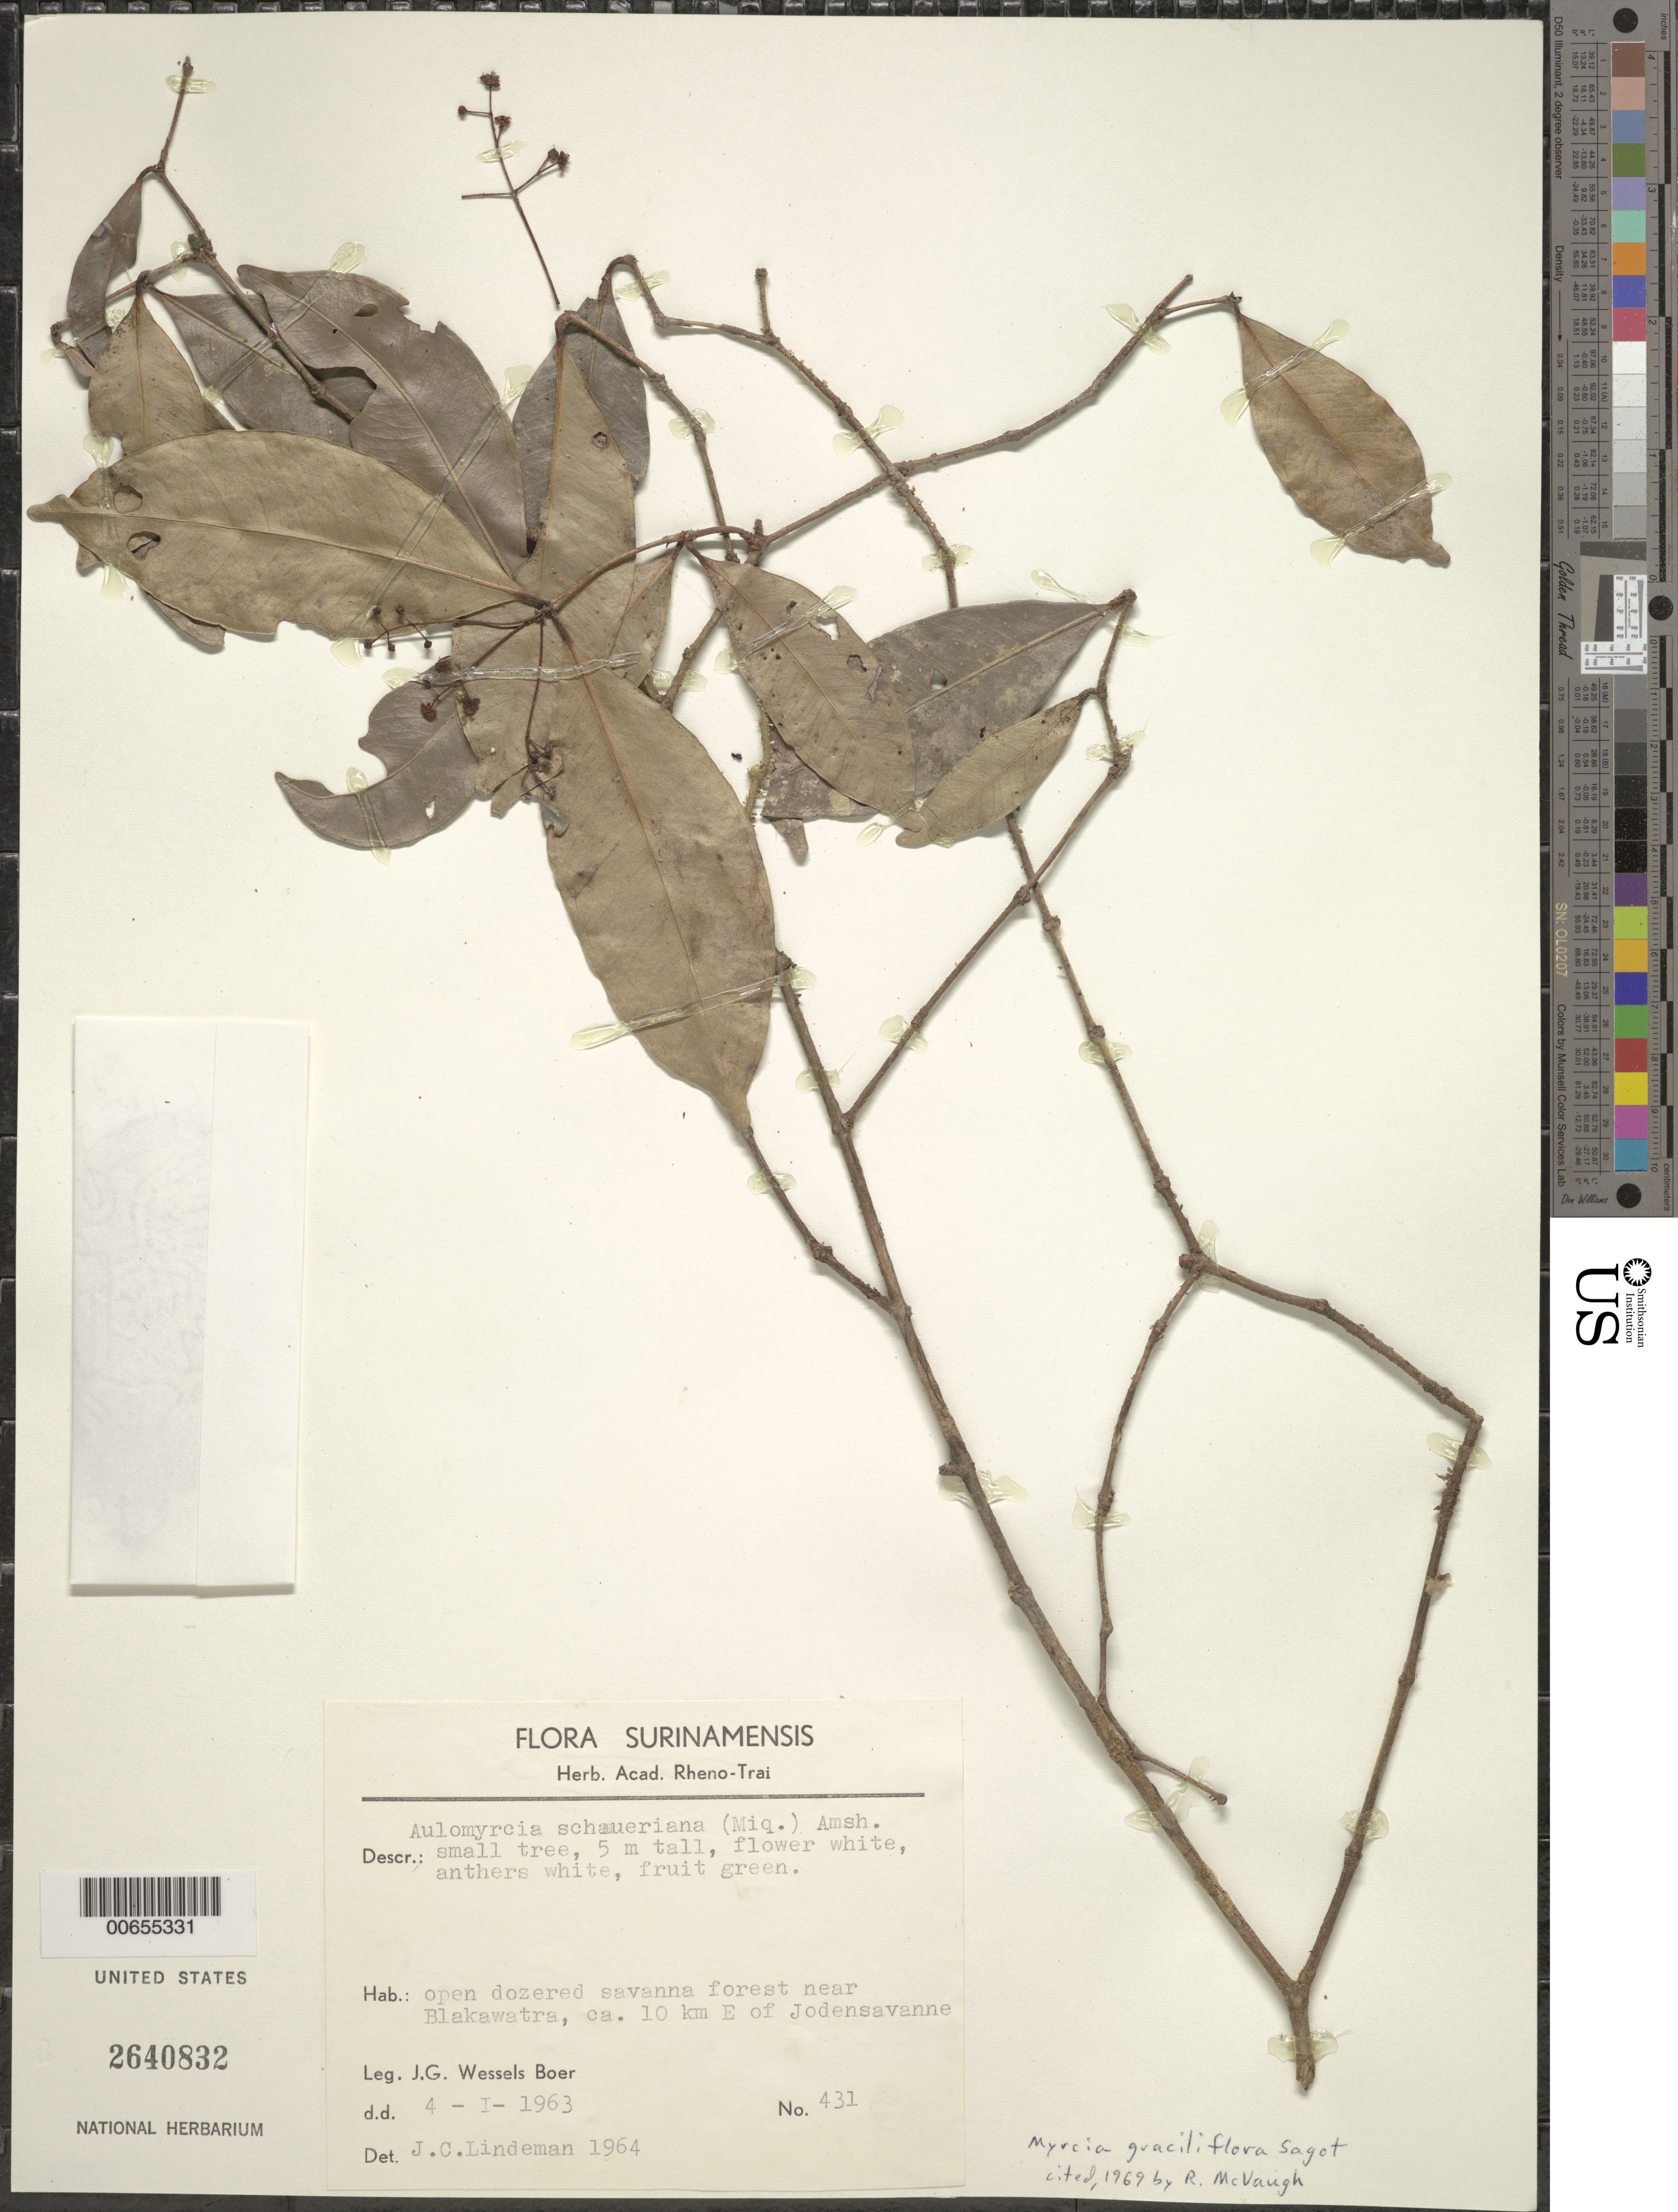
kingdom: Plantae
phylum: Tracheophyta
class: Magnoliopsida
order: Myrtales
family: Myrtaceae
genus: Myrcia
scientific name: Myrcia graciliflora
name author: Sagot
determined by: McVaugh, R.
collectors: J. G. Wessels Boer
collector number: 431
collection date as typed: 4-Jan-64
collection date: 1964-01-04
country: Suriname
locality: Blakawatra, 10 km E of Jodensavanne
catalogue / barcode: US 2640832